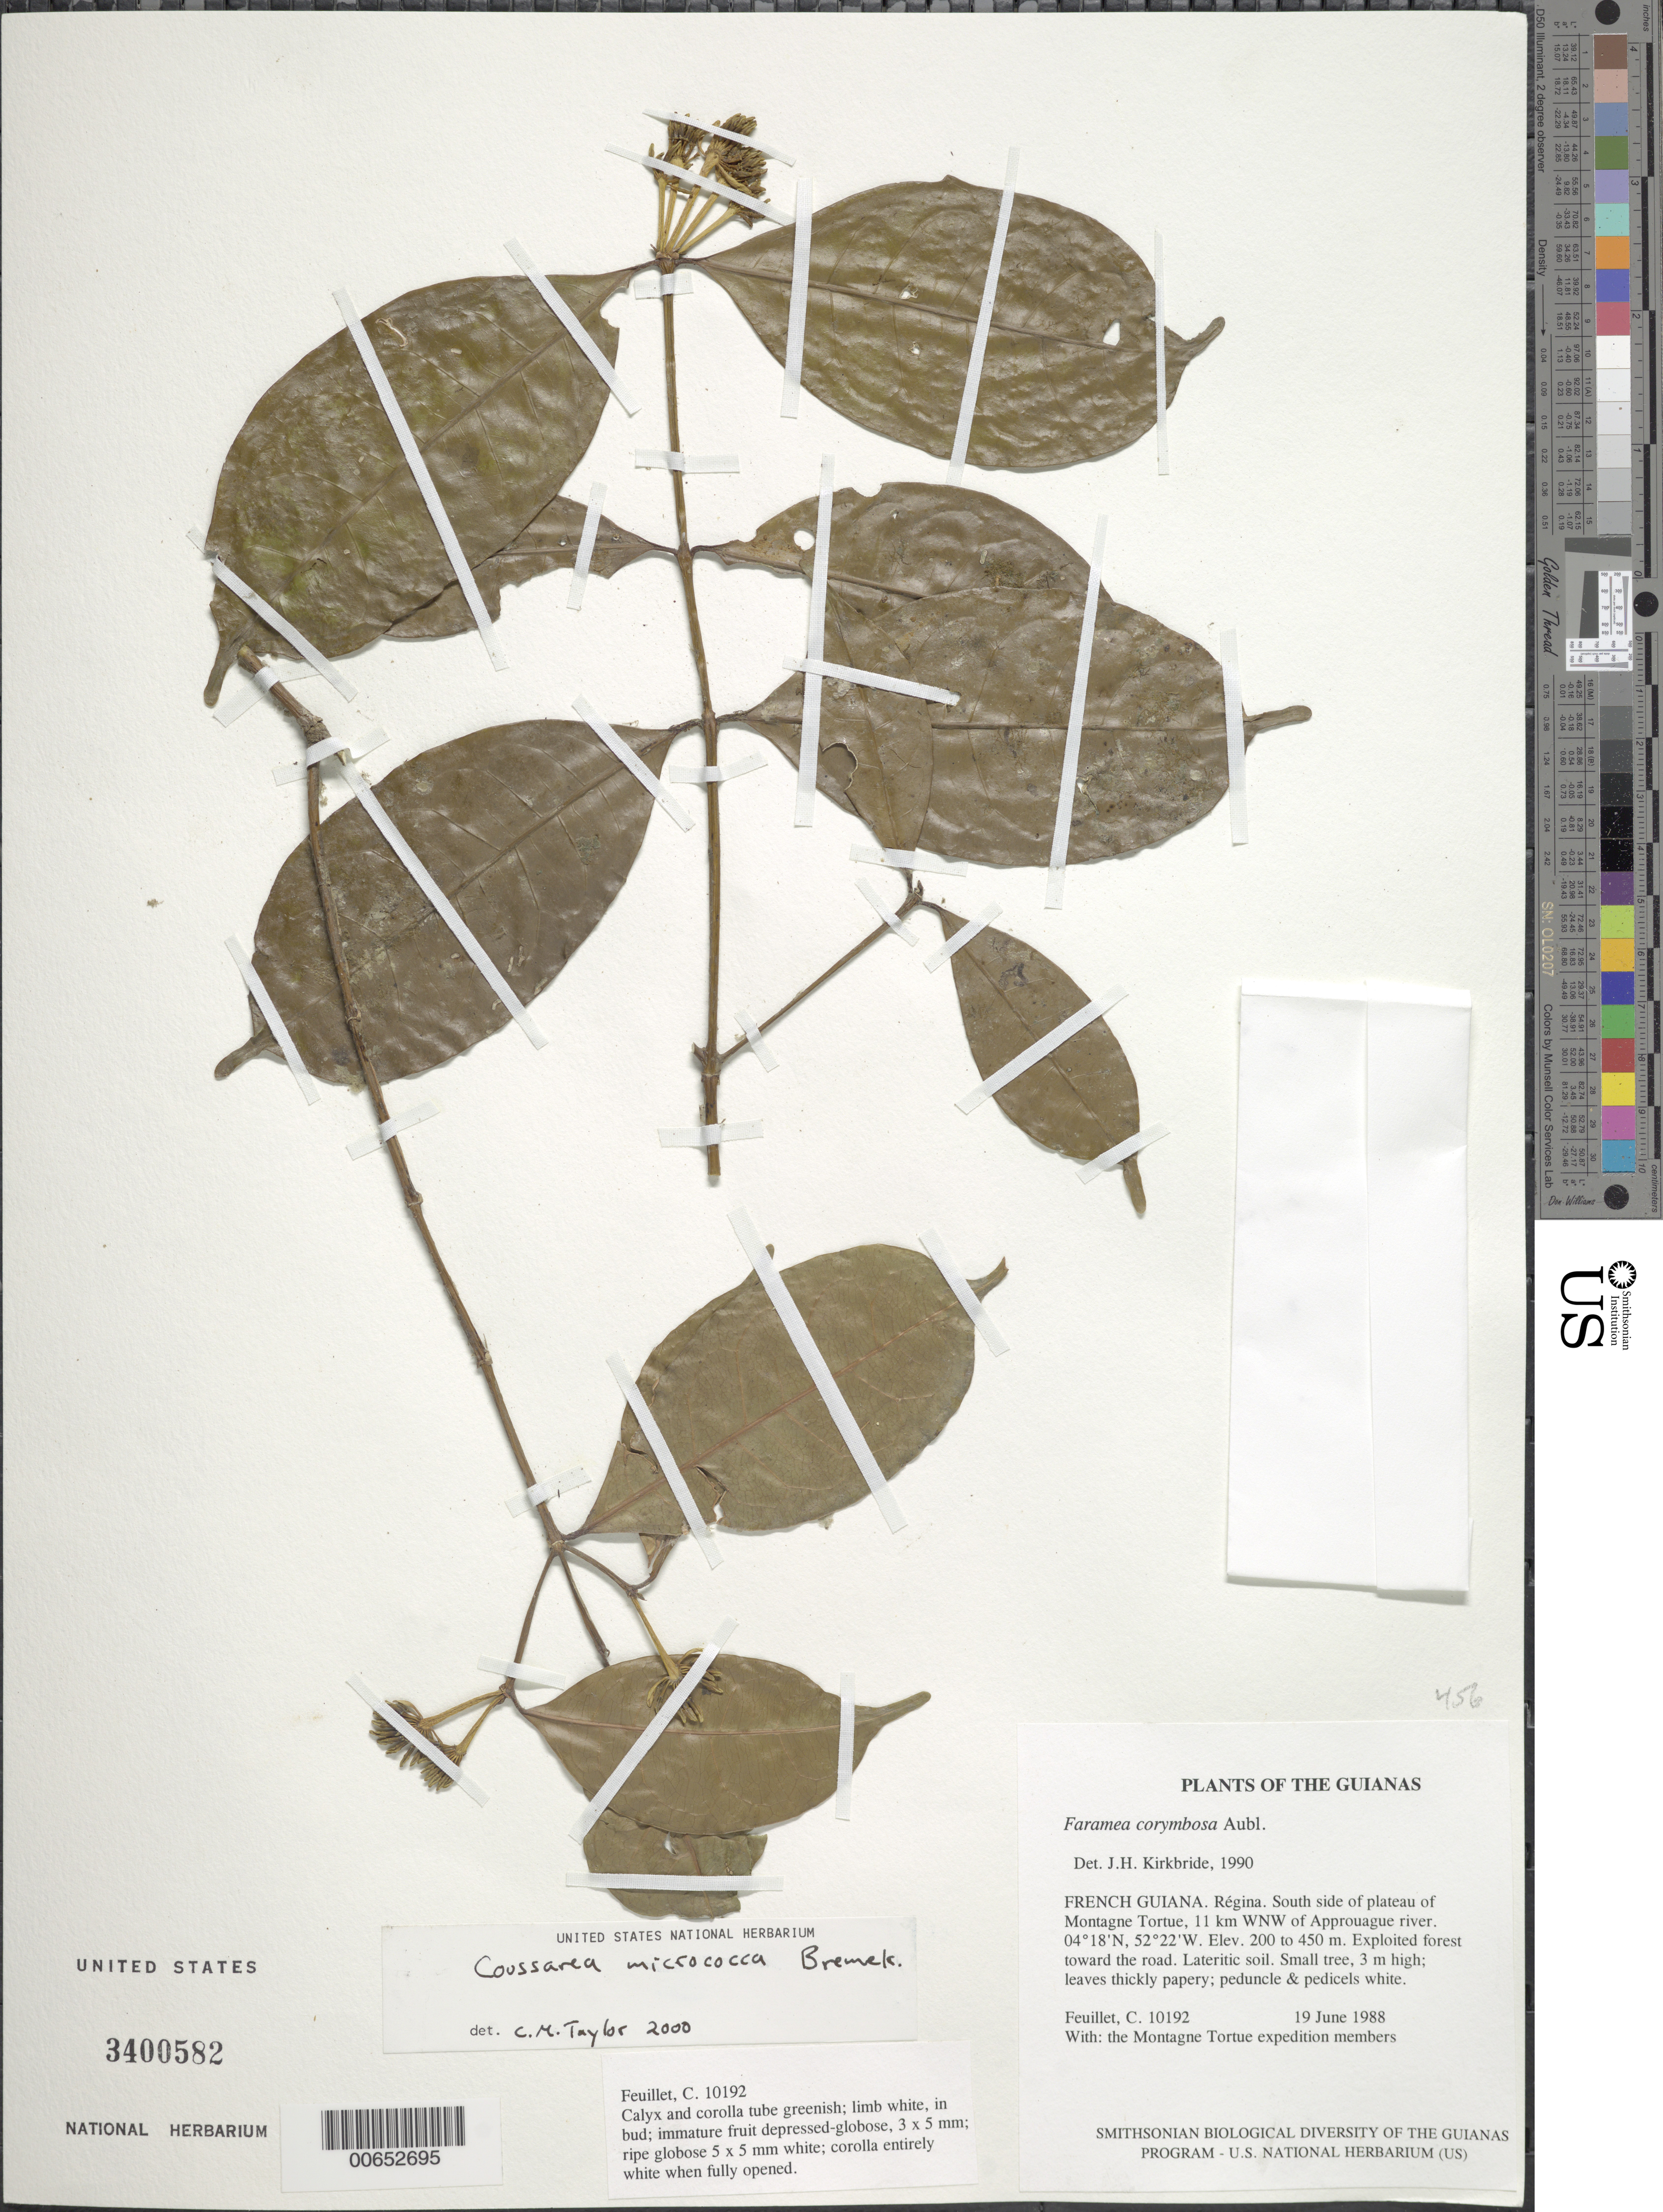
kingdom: Plantae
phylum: Tracheophyta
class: Magnoliopsida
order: Gentianales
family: Rubiaceae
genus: Coussarea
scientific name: Coussarea sp.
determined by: Jardim, J.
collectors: C. Feuillet & Montagne Torte Exped. members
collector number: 10192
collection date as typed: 19 June 1988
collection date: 1988-06-19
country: French Guiana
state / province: Cayenne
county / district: Regina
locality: South side of plateau of Montagne Tortue, 11 km WNW of Approuague river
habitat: Exploited forest toward the road. Lateritic soil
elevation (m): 200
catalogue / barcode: US 3400582